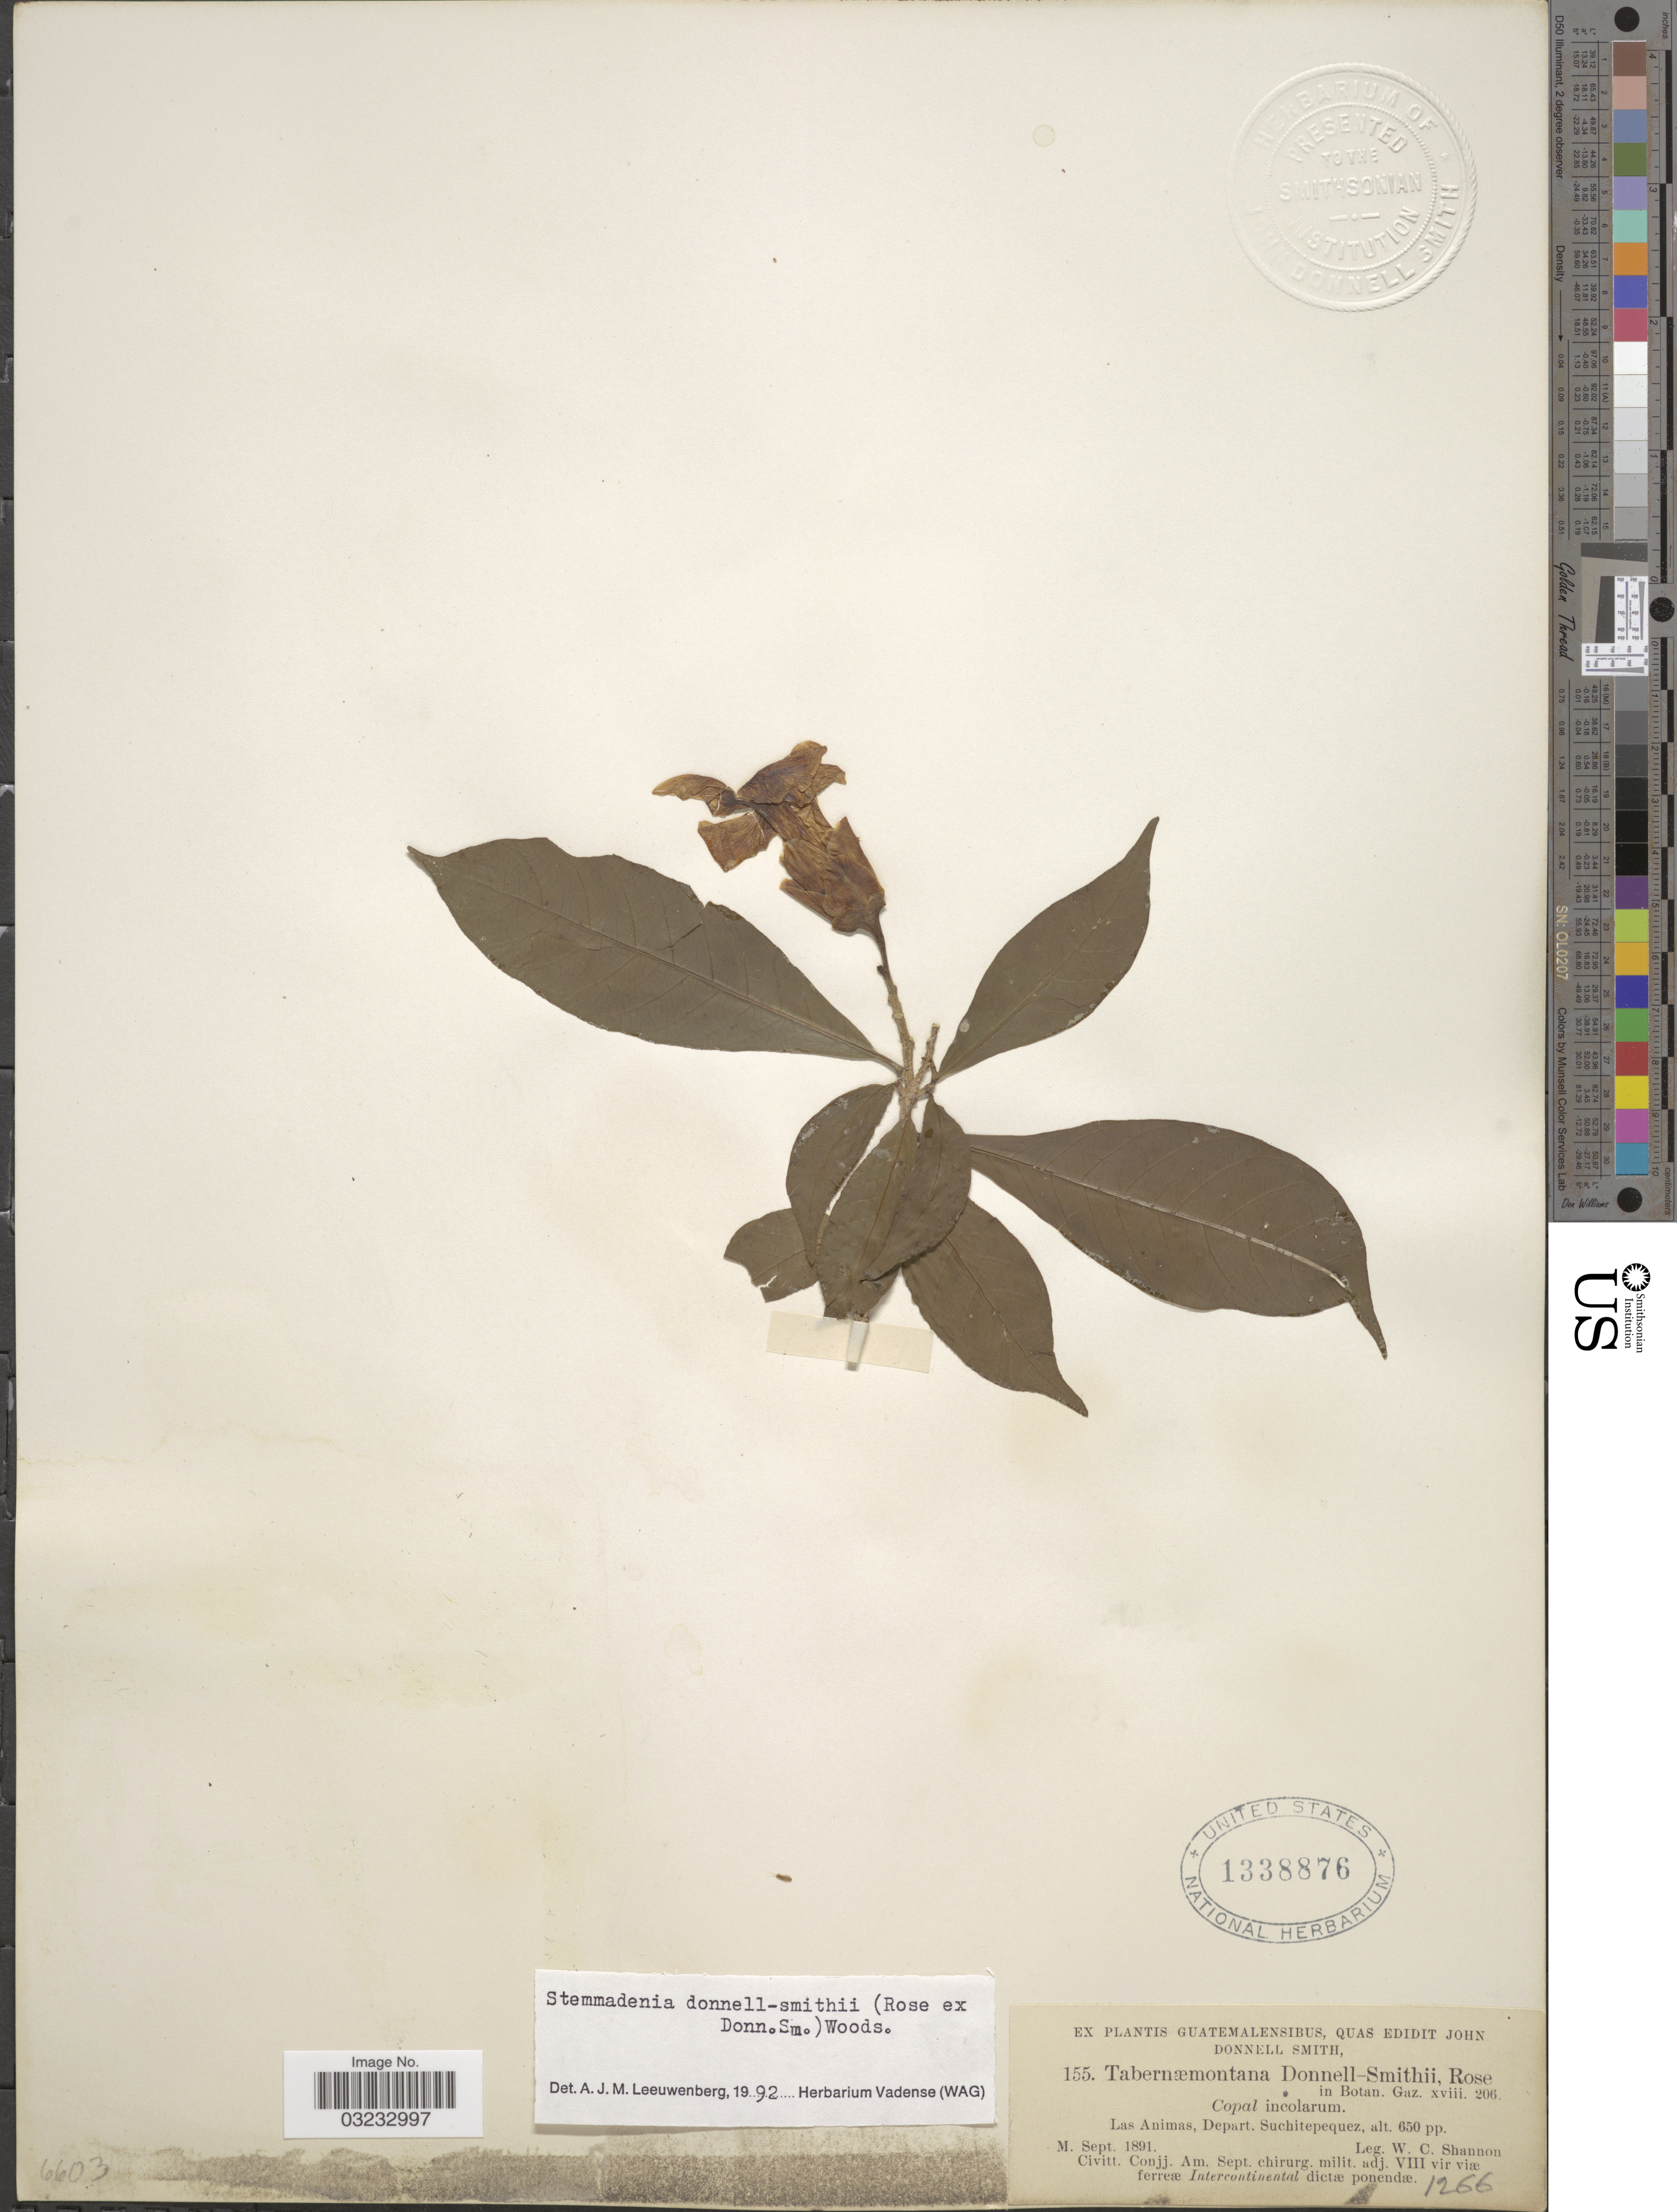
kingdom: Plantae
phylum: Tracheophyta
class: Magnoliopsida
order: Gentianales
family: Apocynaceae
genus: Stemmadenia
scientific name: Stemmadenia donnell-smithii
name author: (Rose ex Donn. Sm.) Woodson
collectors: W. C. Shannon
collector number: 155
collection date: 1891-09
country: Guatemala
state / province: Suchitepéquez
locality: Las Animas, Depart. Suchitepequez.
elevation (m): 198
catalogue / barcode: US 1338876